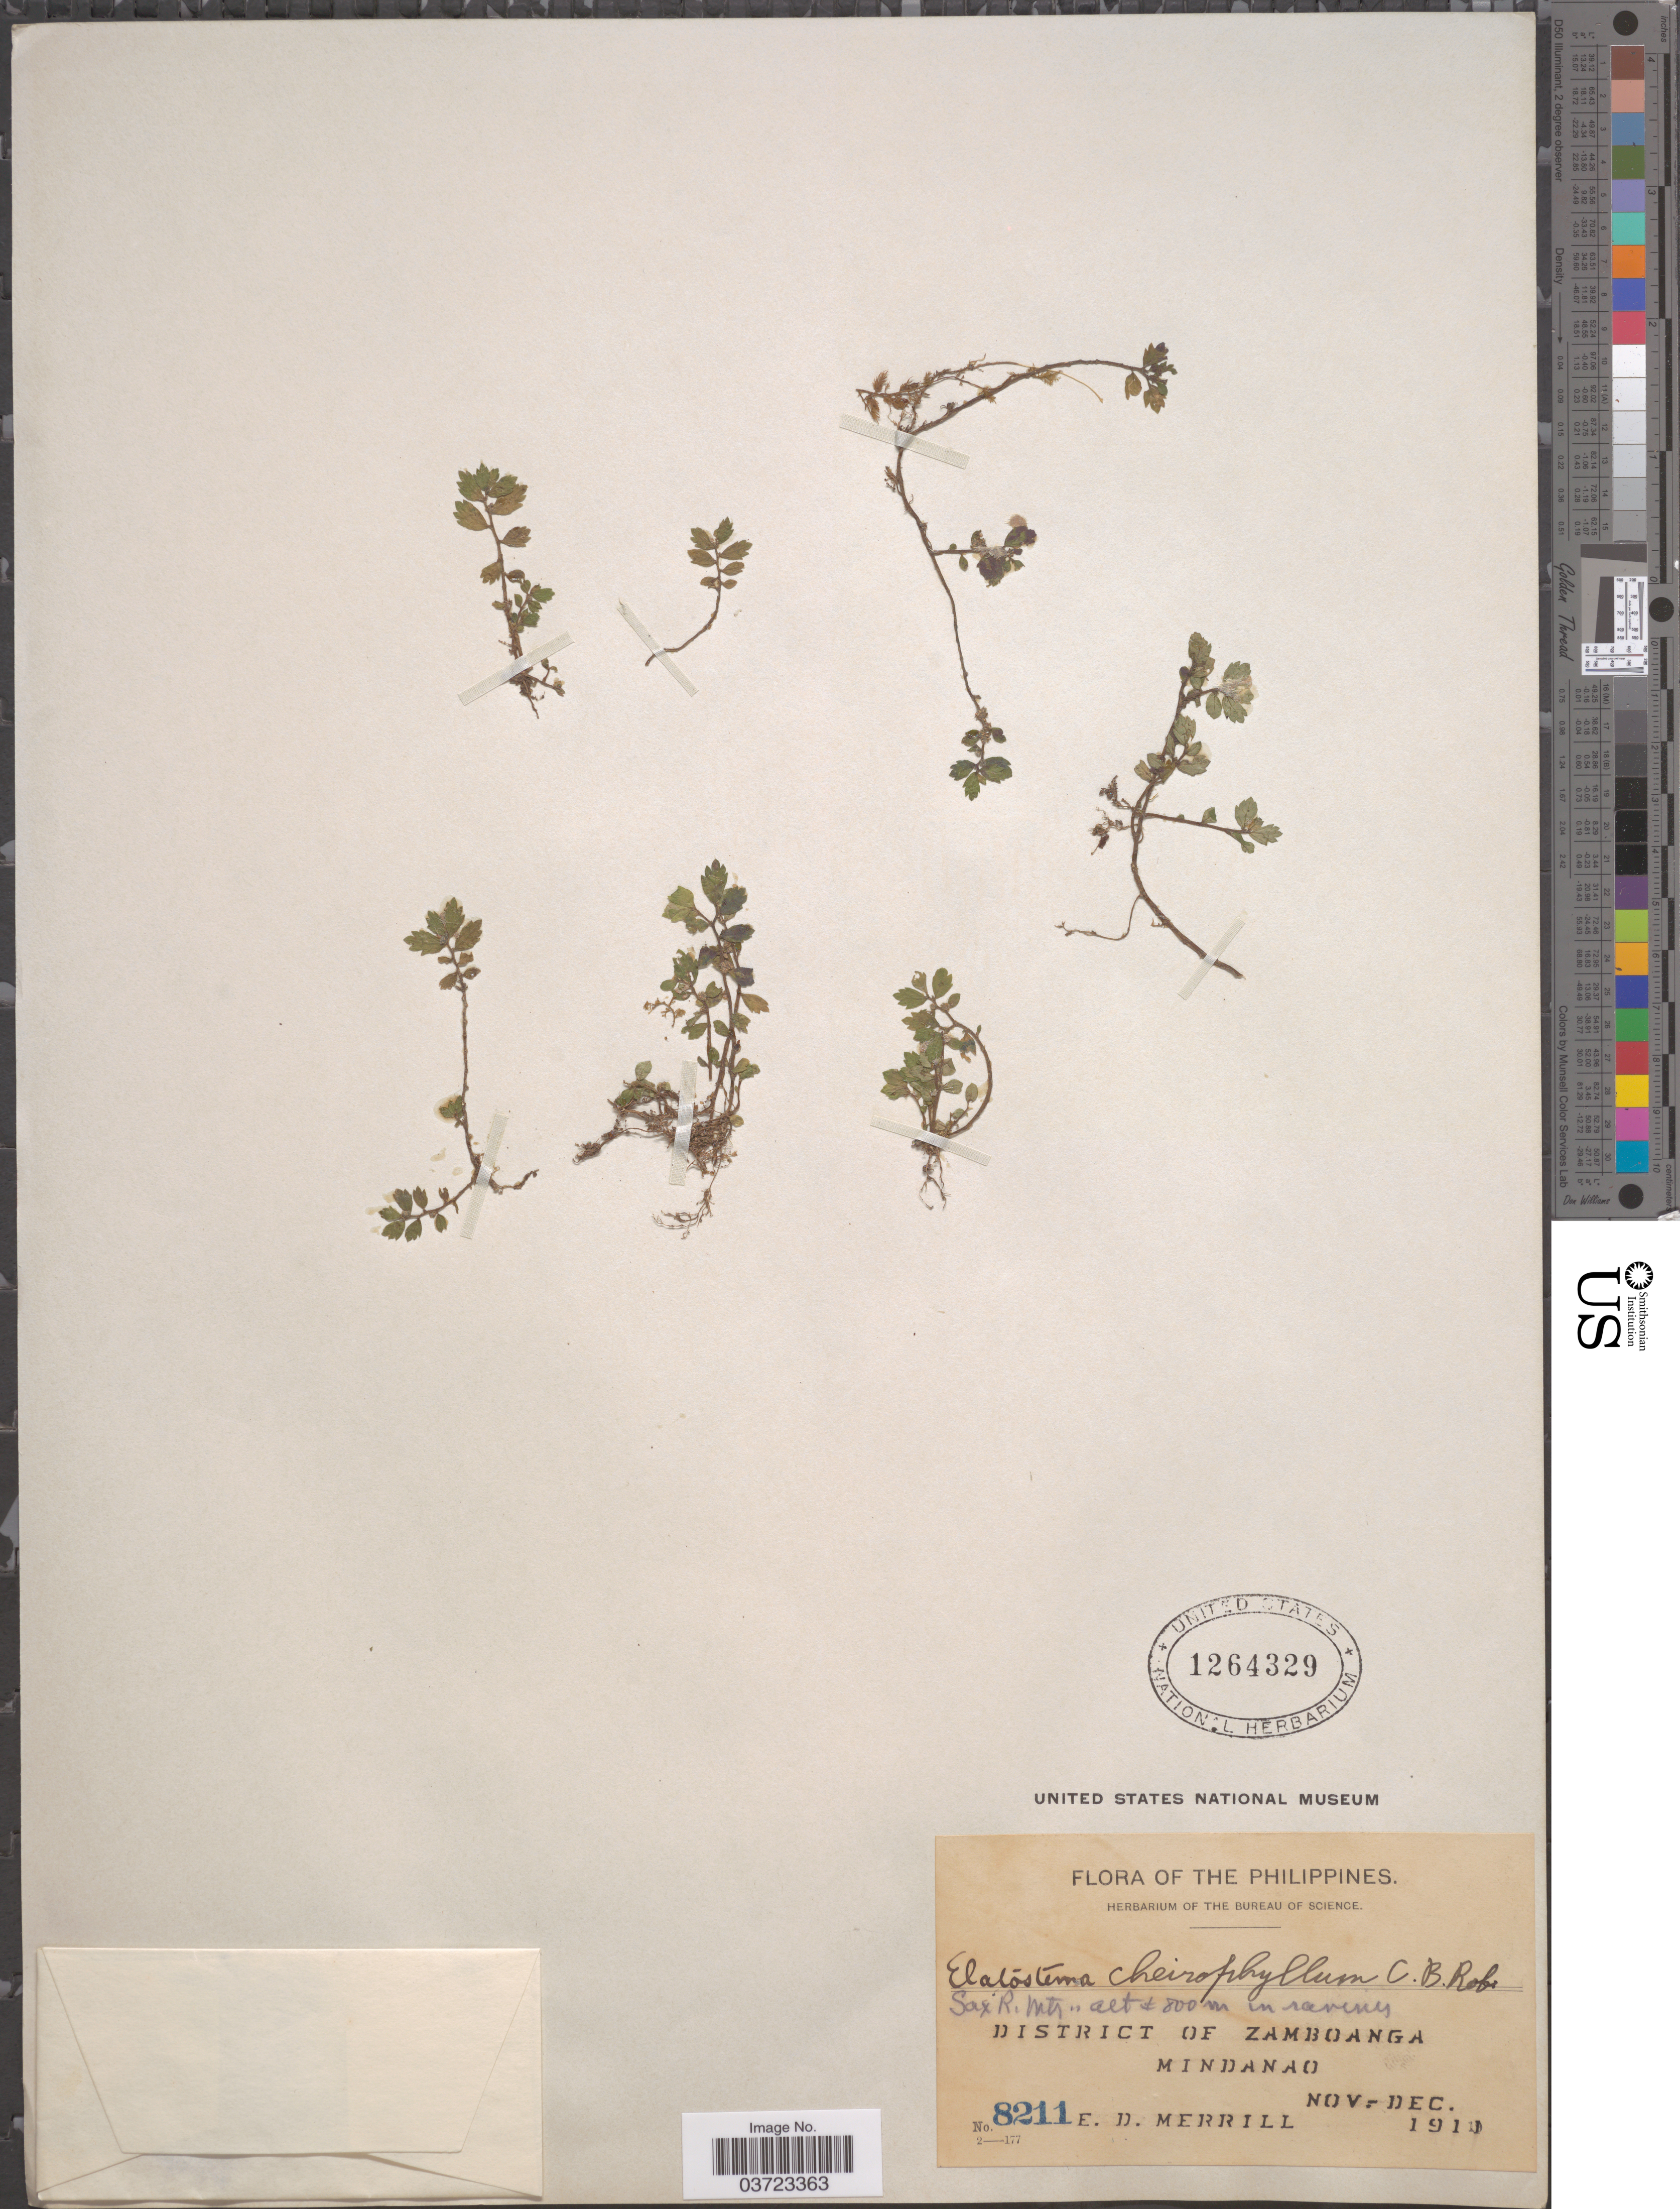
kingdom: Plantae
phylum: Tracheophyta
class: Magnoliopsida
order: Rosales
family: Urticaceae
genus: Elatostema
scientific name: Elatostema cheirophyllum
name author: C.B. Rob.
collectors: E. D. Merrill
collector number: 8211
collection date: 1911-11/1911-12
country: Philippines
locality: District of Zamboanga. Mindanao. Sax R. Mts., in ravines.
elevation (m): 800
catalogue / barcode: US 1264329